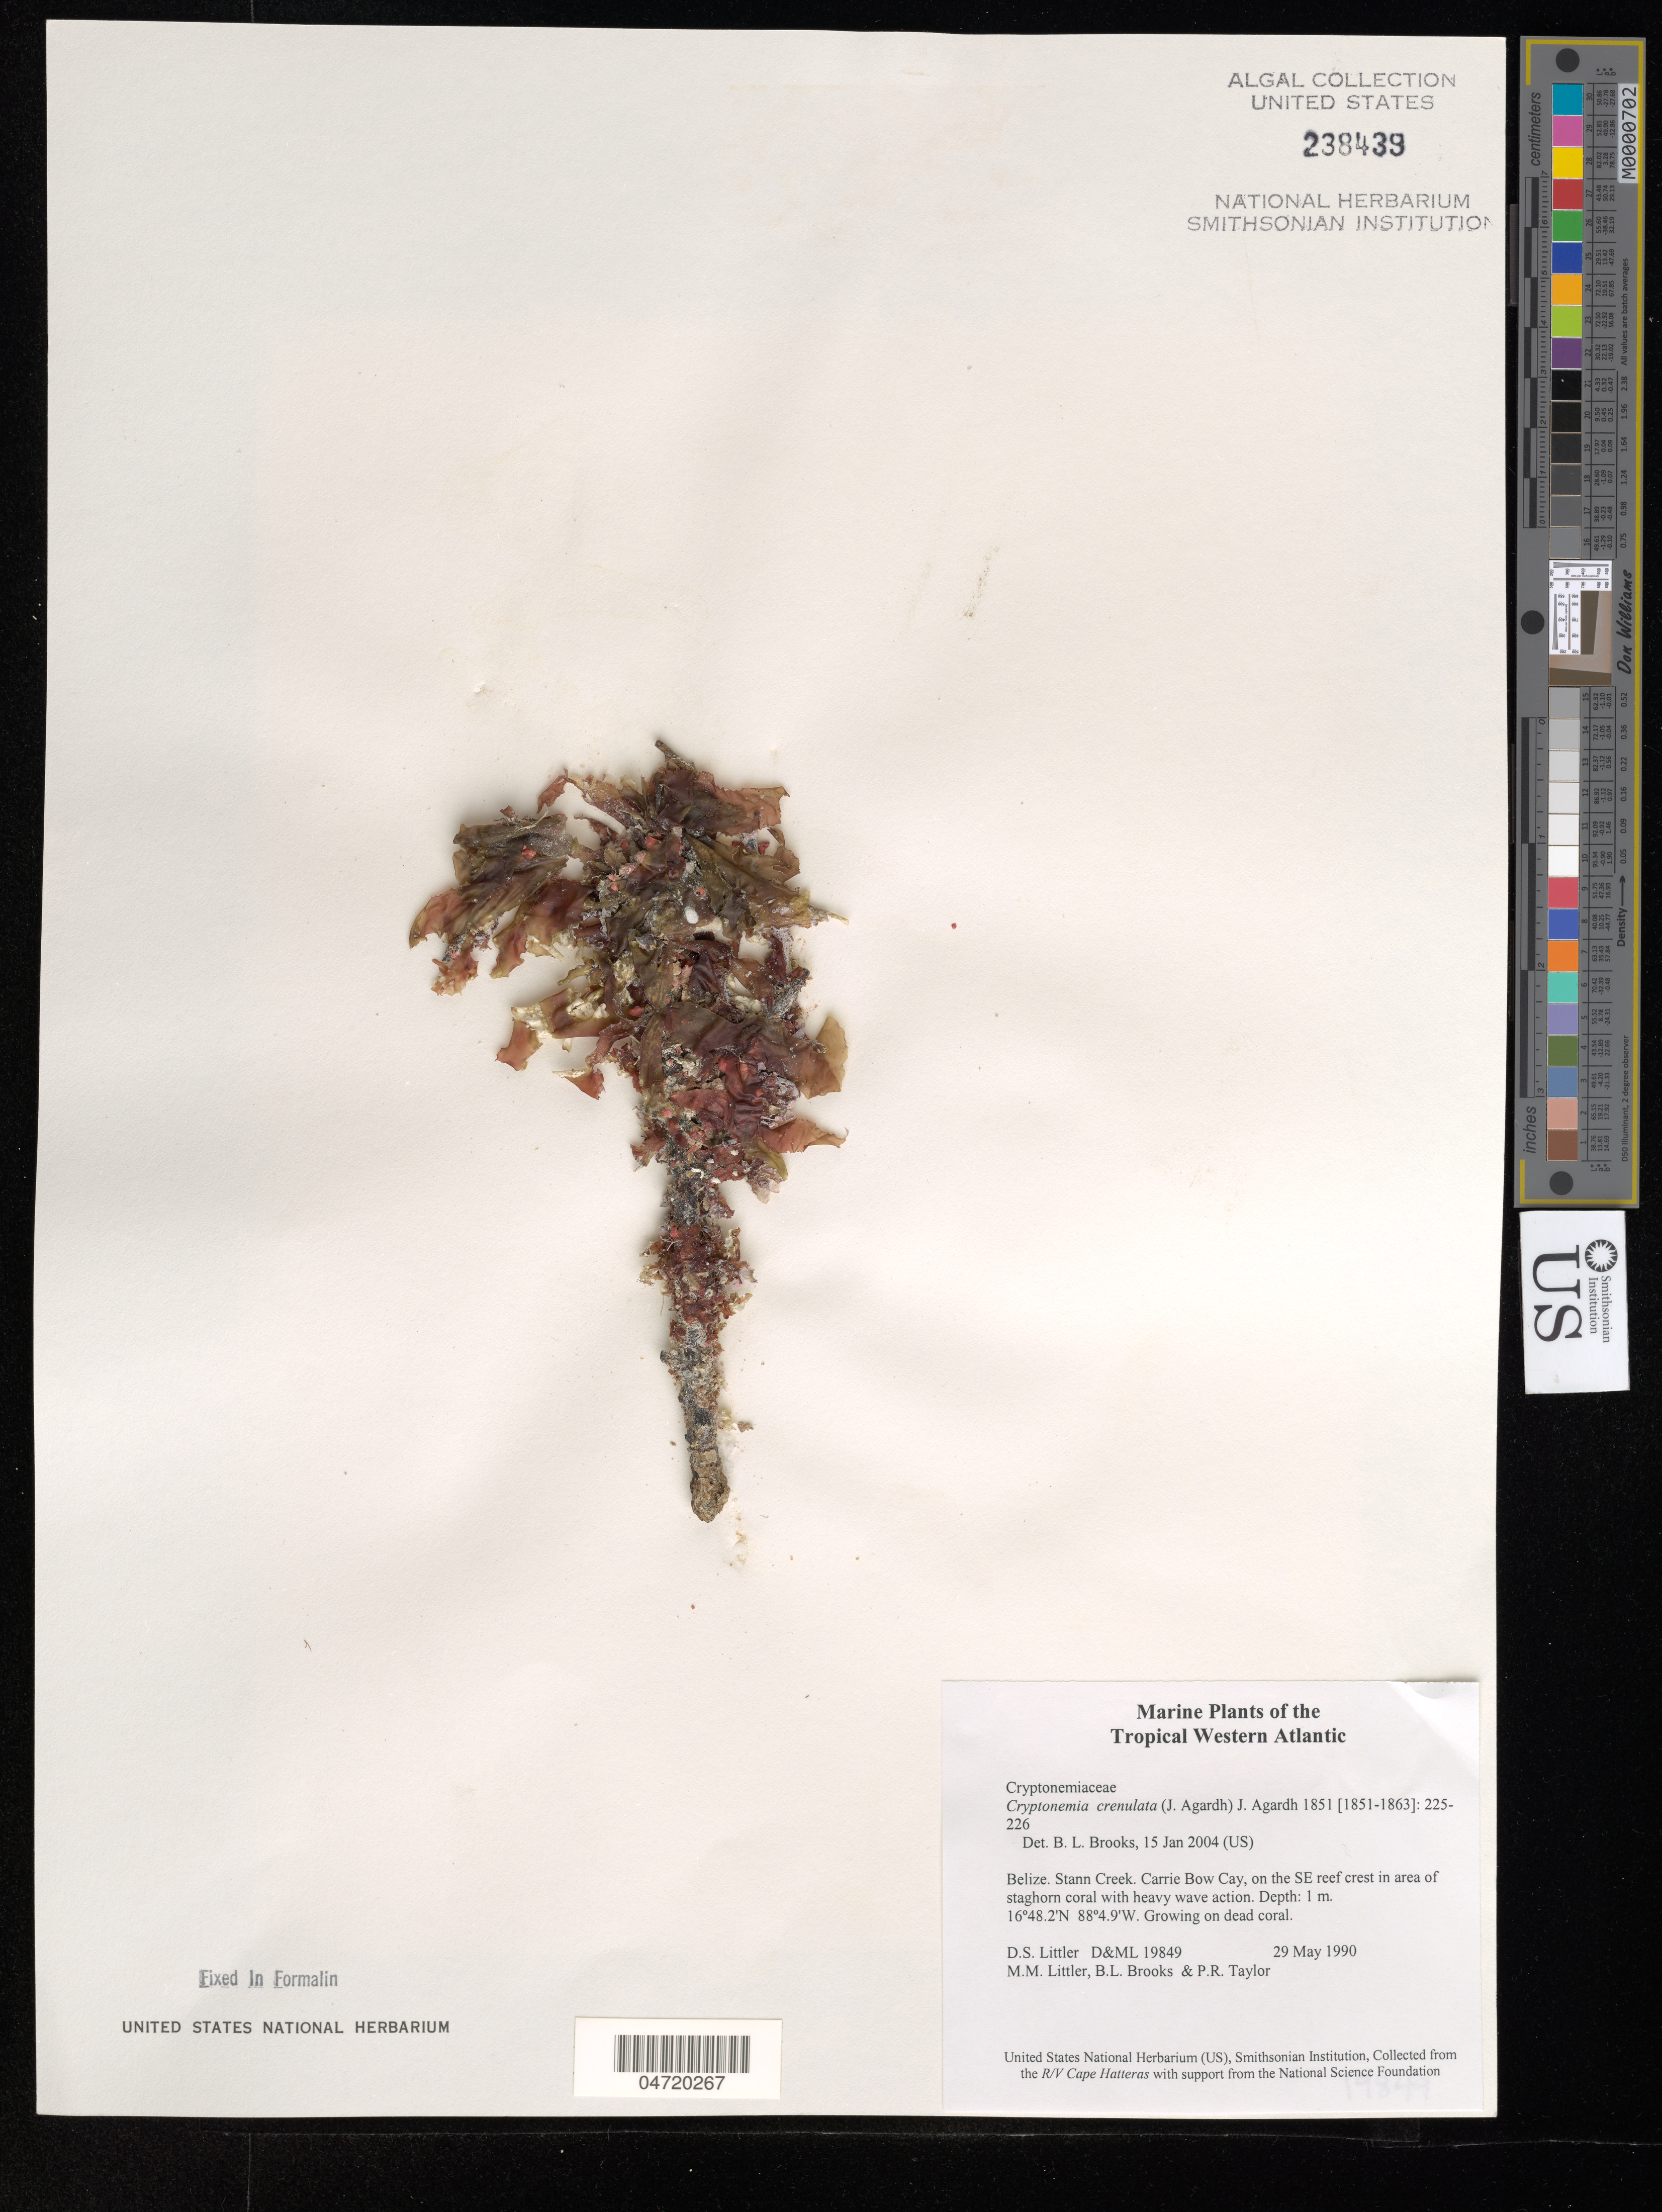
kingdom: Plantae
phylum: Rhodophyta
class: Florideophyceae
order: Halymeniales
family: Halymeniaceae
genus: Cryptonemia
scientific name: Cryptonemia crenulata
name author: (J. Agardh) J. Agardh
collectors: D. S. Littler, M. M. Littler, B. Brooks & P. R. Taylor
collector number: D&ML19849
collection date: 1990-05-29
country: Belize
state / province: Stann Creek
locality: The Tropical Western Atlantic. Carrie Bow Cay, on the SE reef crest in area of staghorn coral with heavy wave action.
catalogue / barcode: US 238439